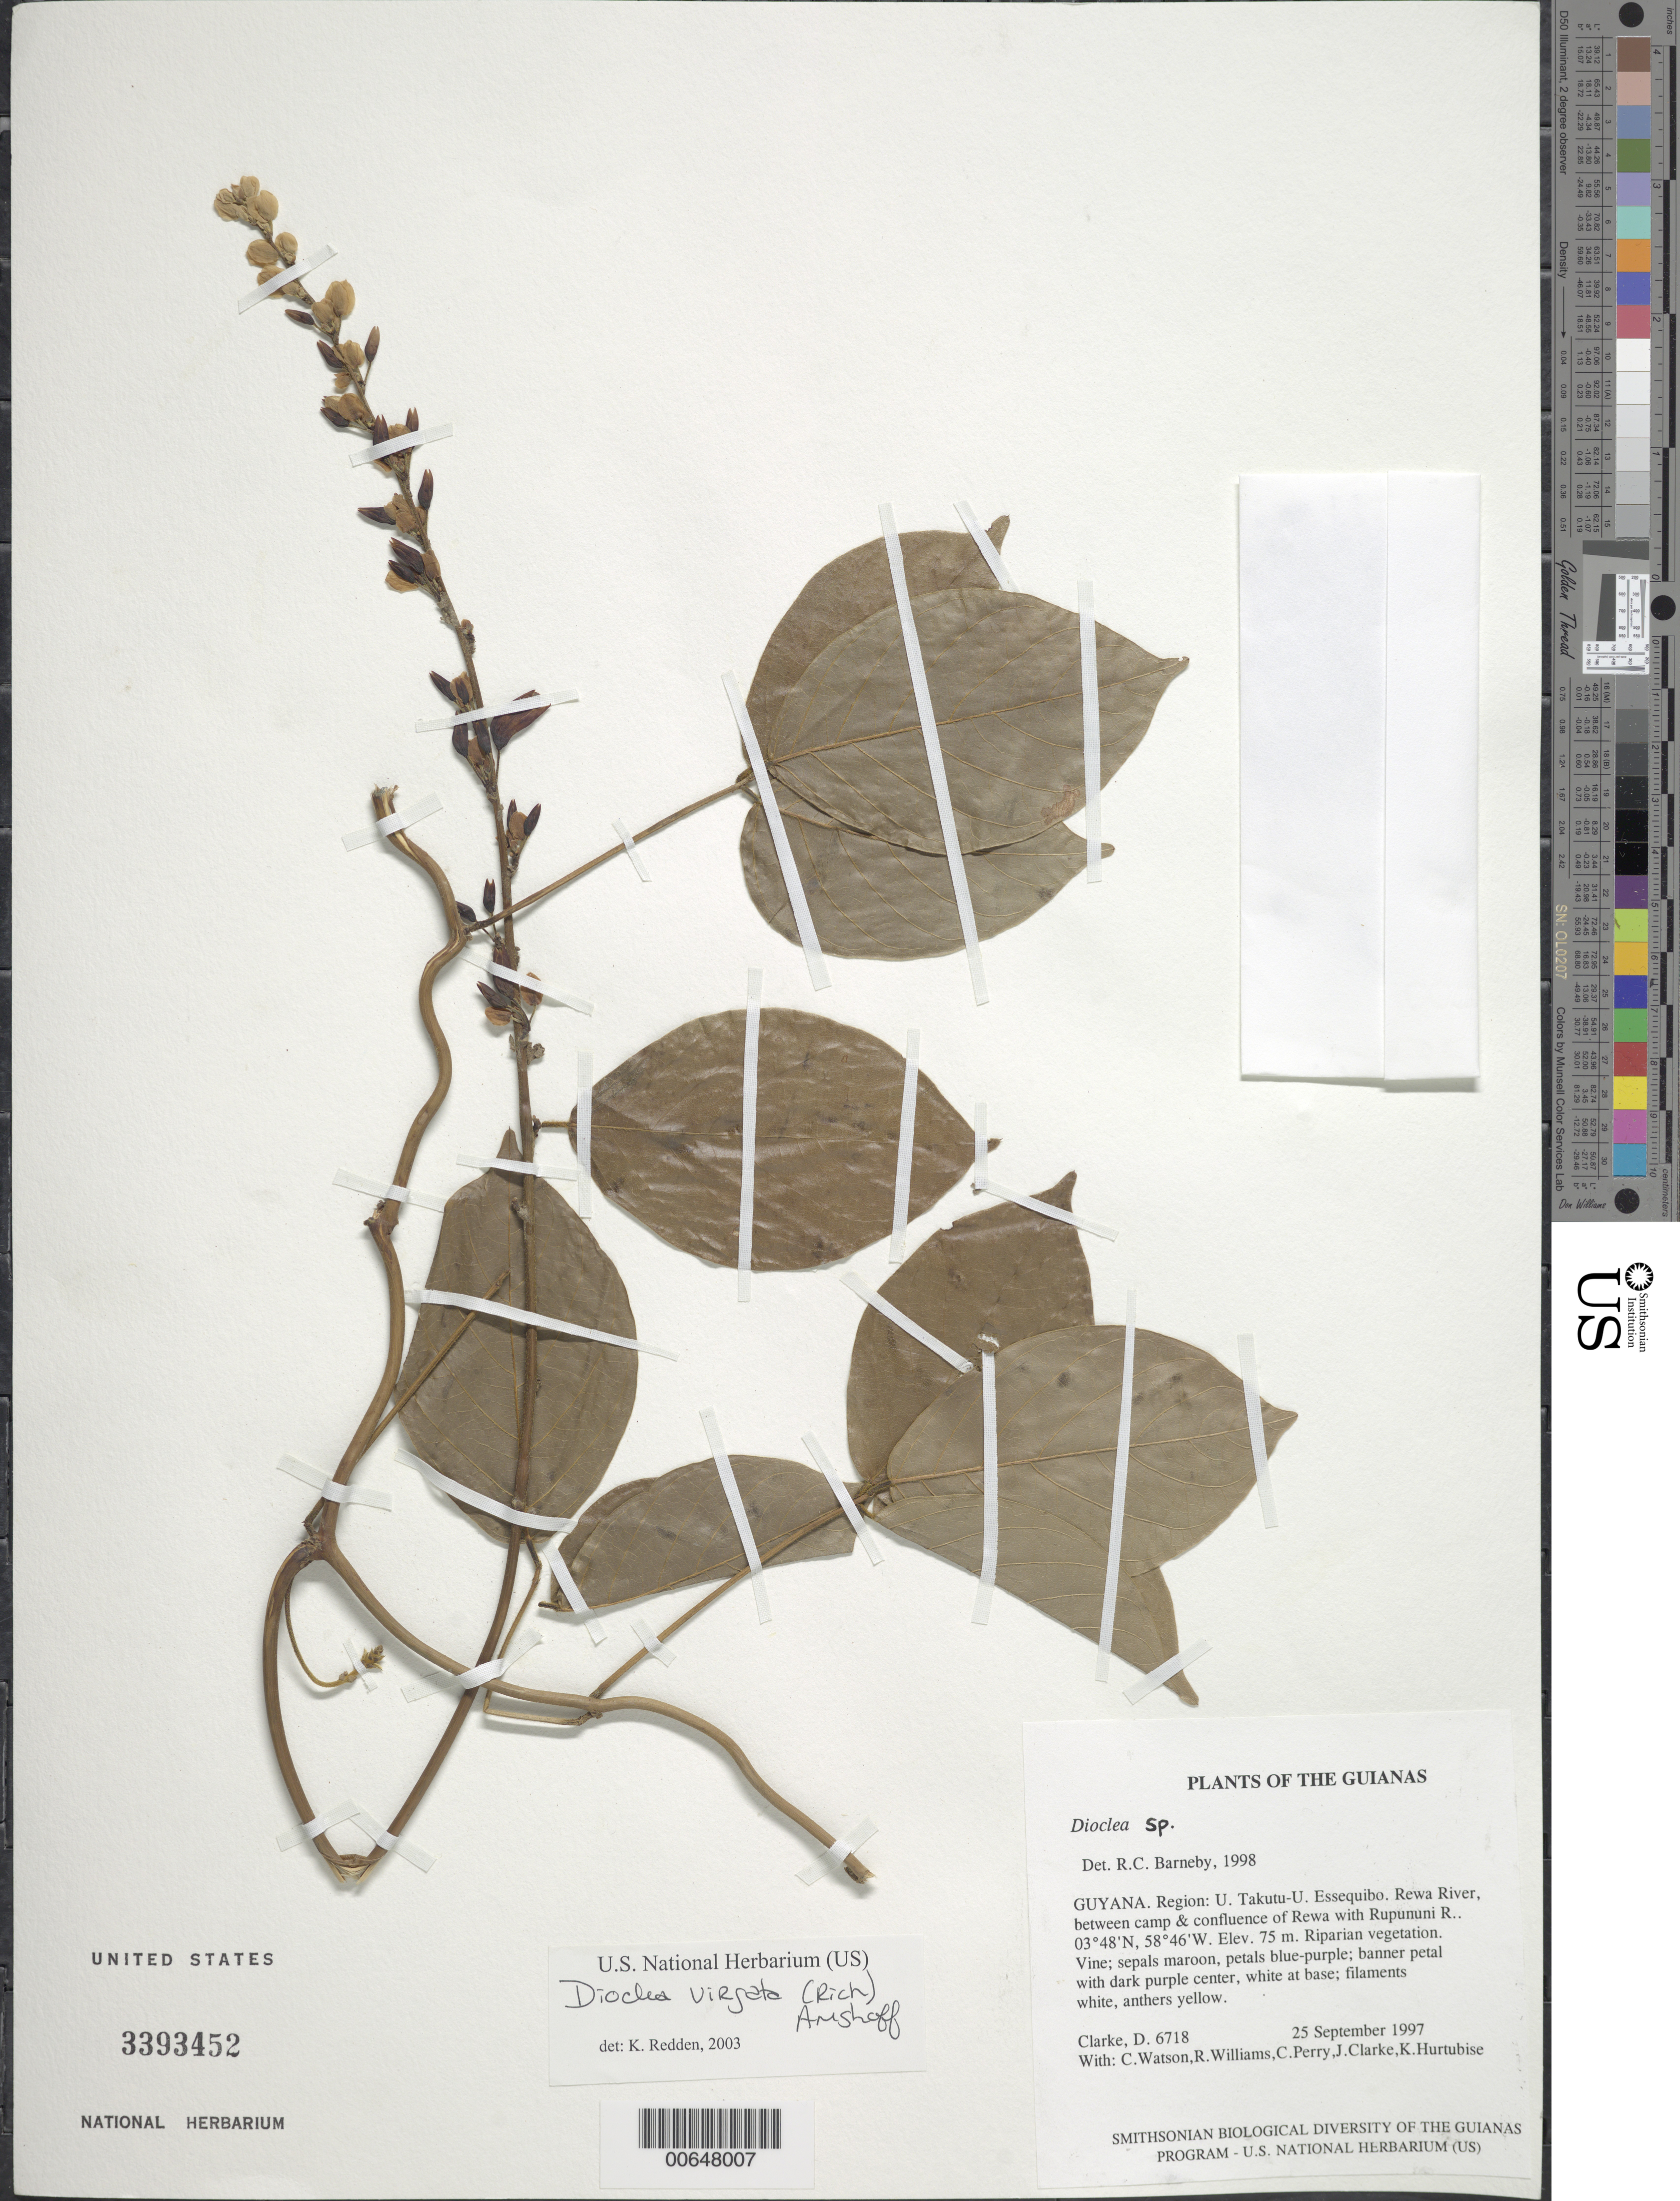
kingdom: Plantae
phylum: Tracheophyta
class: Magnoliopsida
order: Fabales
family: Fabaceae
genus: Dioclea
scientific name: Dioclea virgata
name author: (Rich.) Amshoff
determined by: Redden, K. M.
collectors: H. D. Clarke, C. Watson, R. Williams, C. Perry, J. Clarke & K. Hurtubise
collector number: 6718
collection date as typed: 25 September 1997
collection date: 1997-09-25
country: Guyana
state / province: U. Takutu-U. Essequibo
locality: Rewa River, between camp & confluence of Rewa with Rupununi R.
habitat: Riparian vegetation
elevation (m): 75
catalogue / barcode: US 3393452